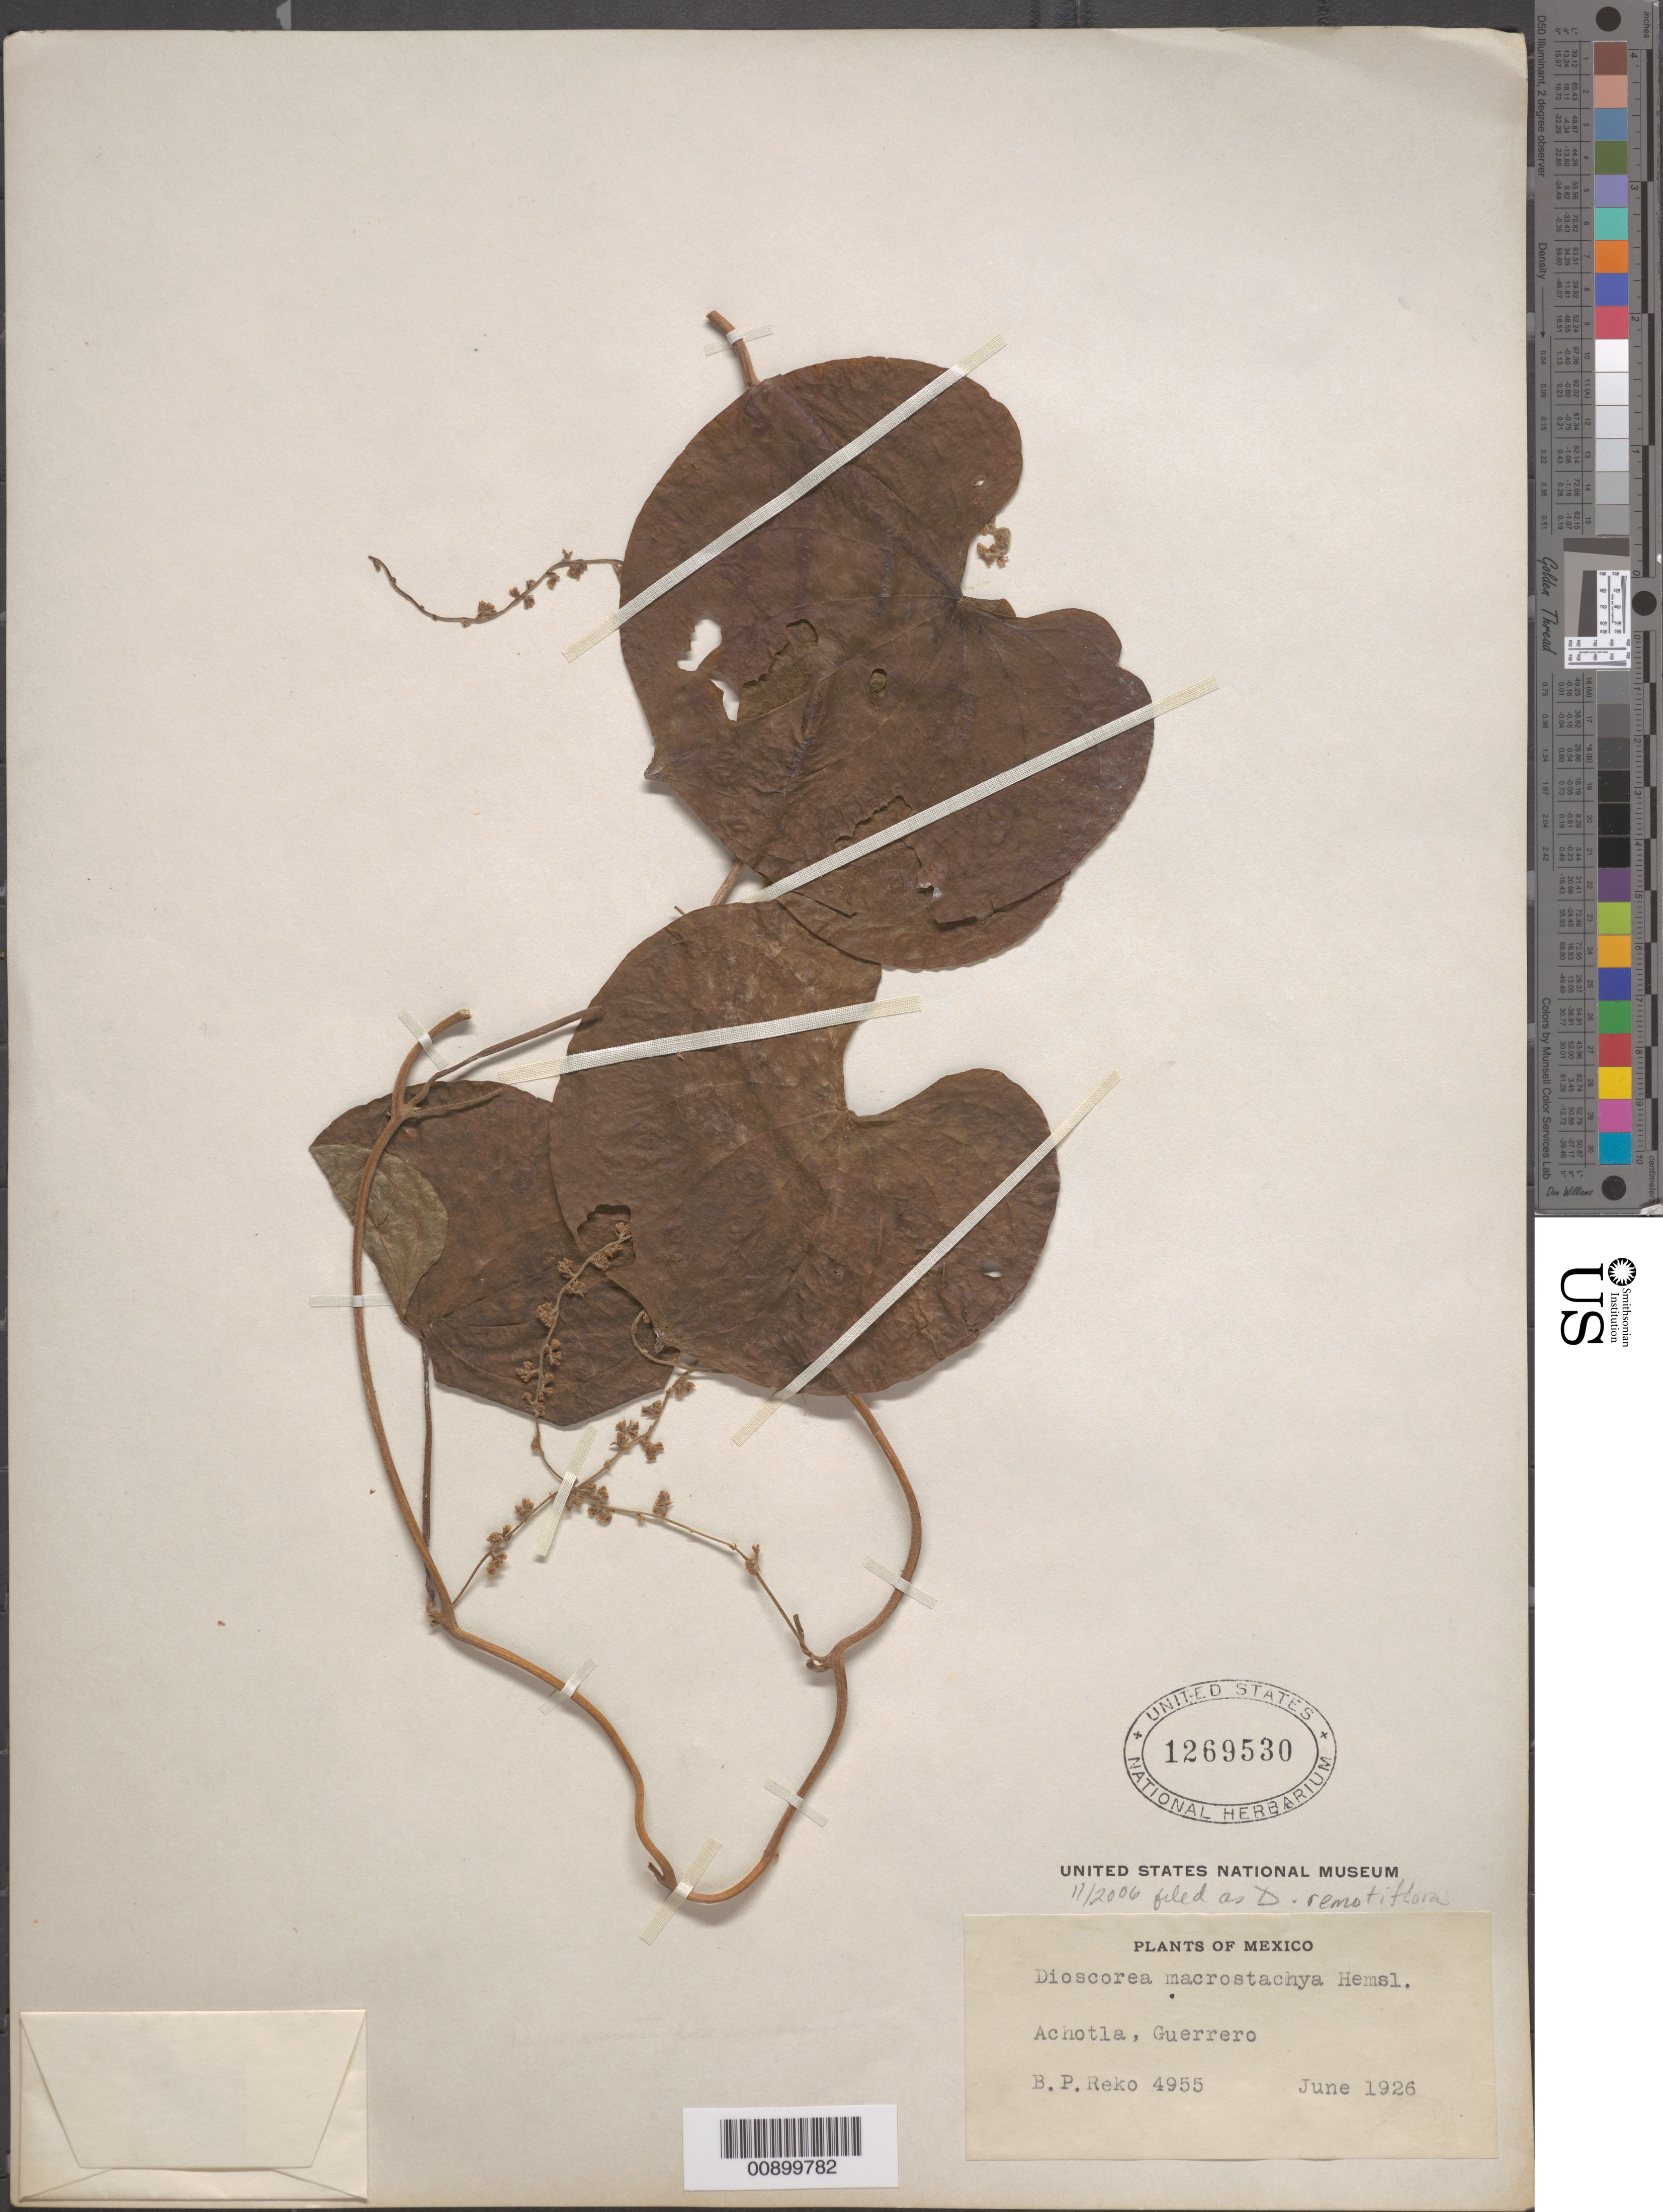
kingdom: Plantae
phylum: Tracheophyta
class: Liliopsida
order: Dioscoreales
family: Dioscoreaceae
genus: Dioscorea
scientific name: Dioscorea remotiflora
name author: Kunth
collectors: B. P. Reko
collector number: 4955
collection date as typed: Jun 1926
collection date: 1926-06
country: Mexico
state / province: Guerrero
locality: Achotla, Guerrero.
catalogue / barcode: US 1269530